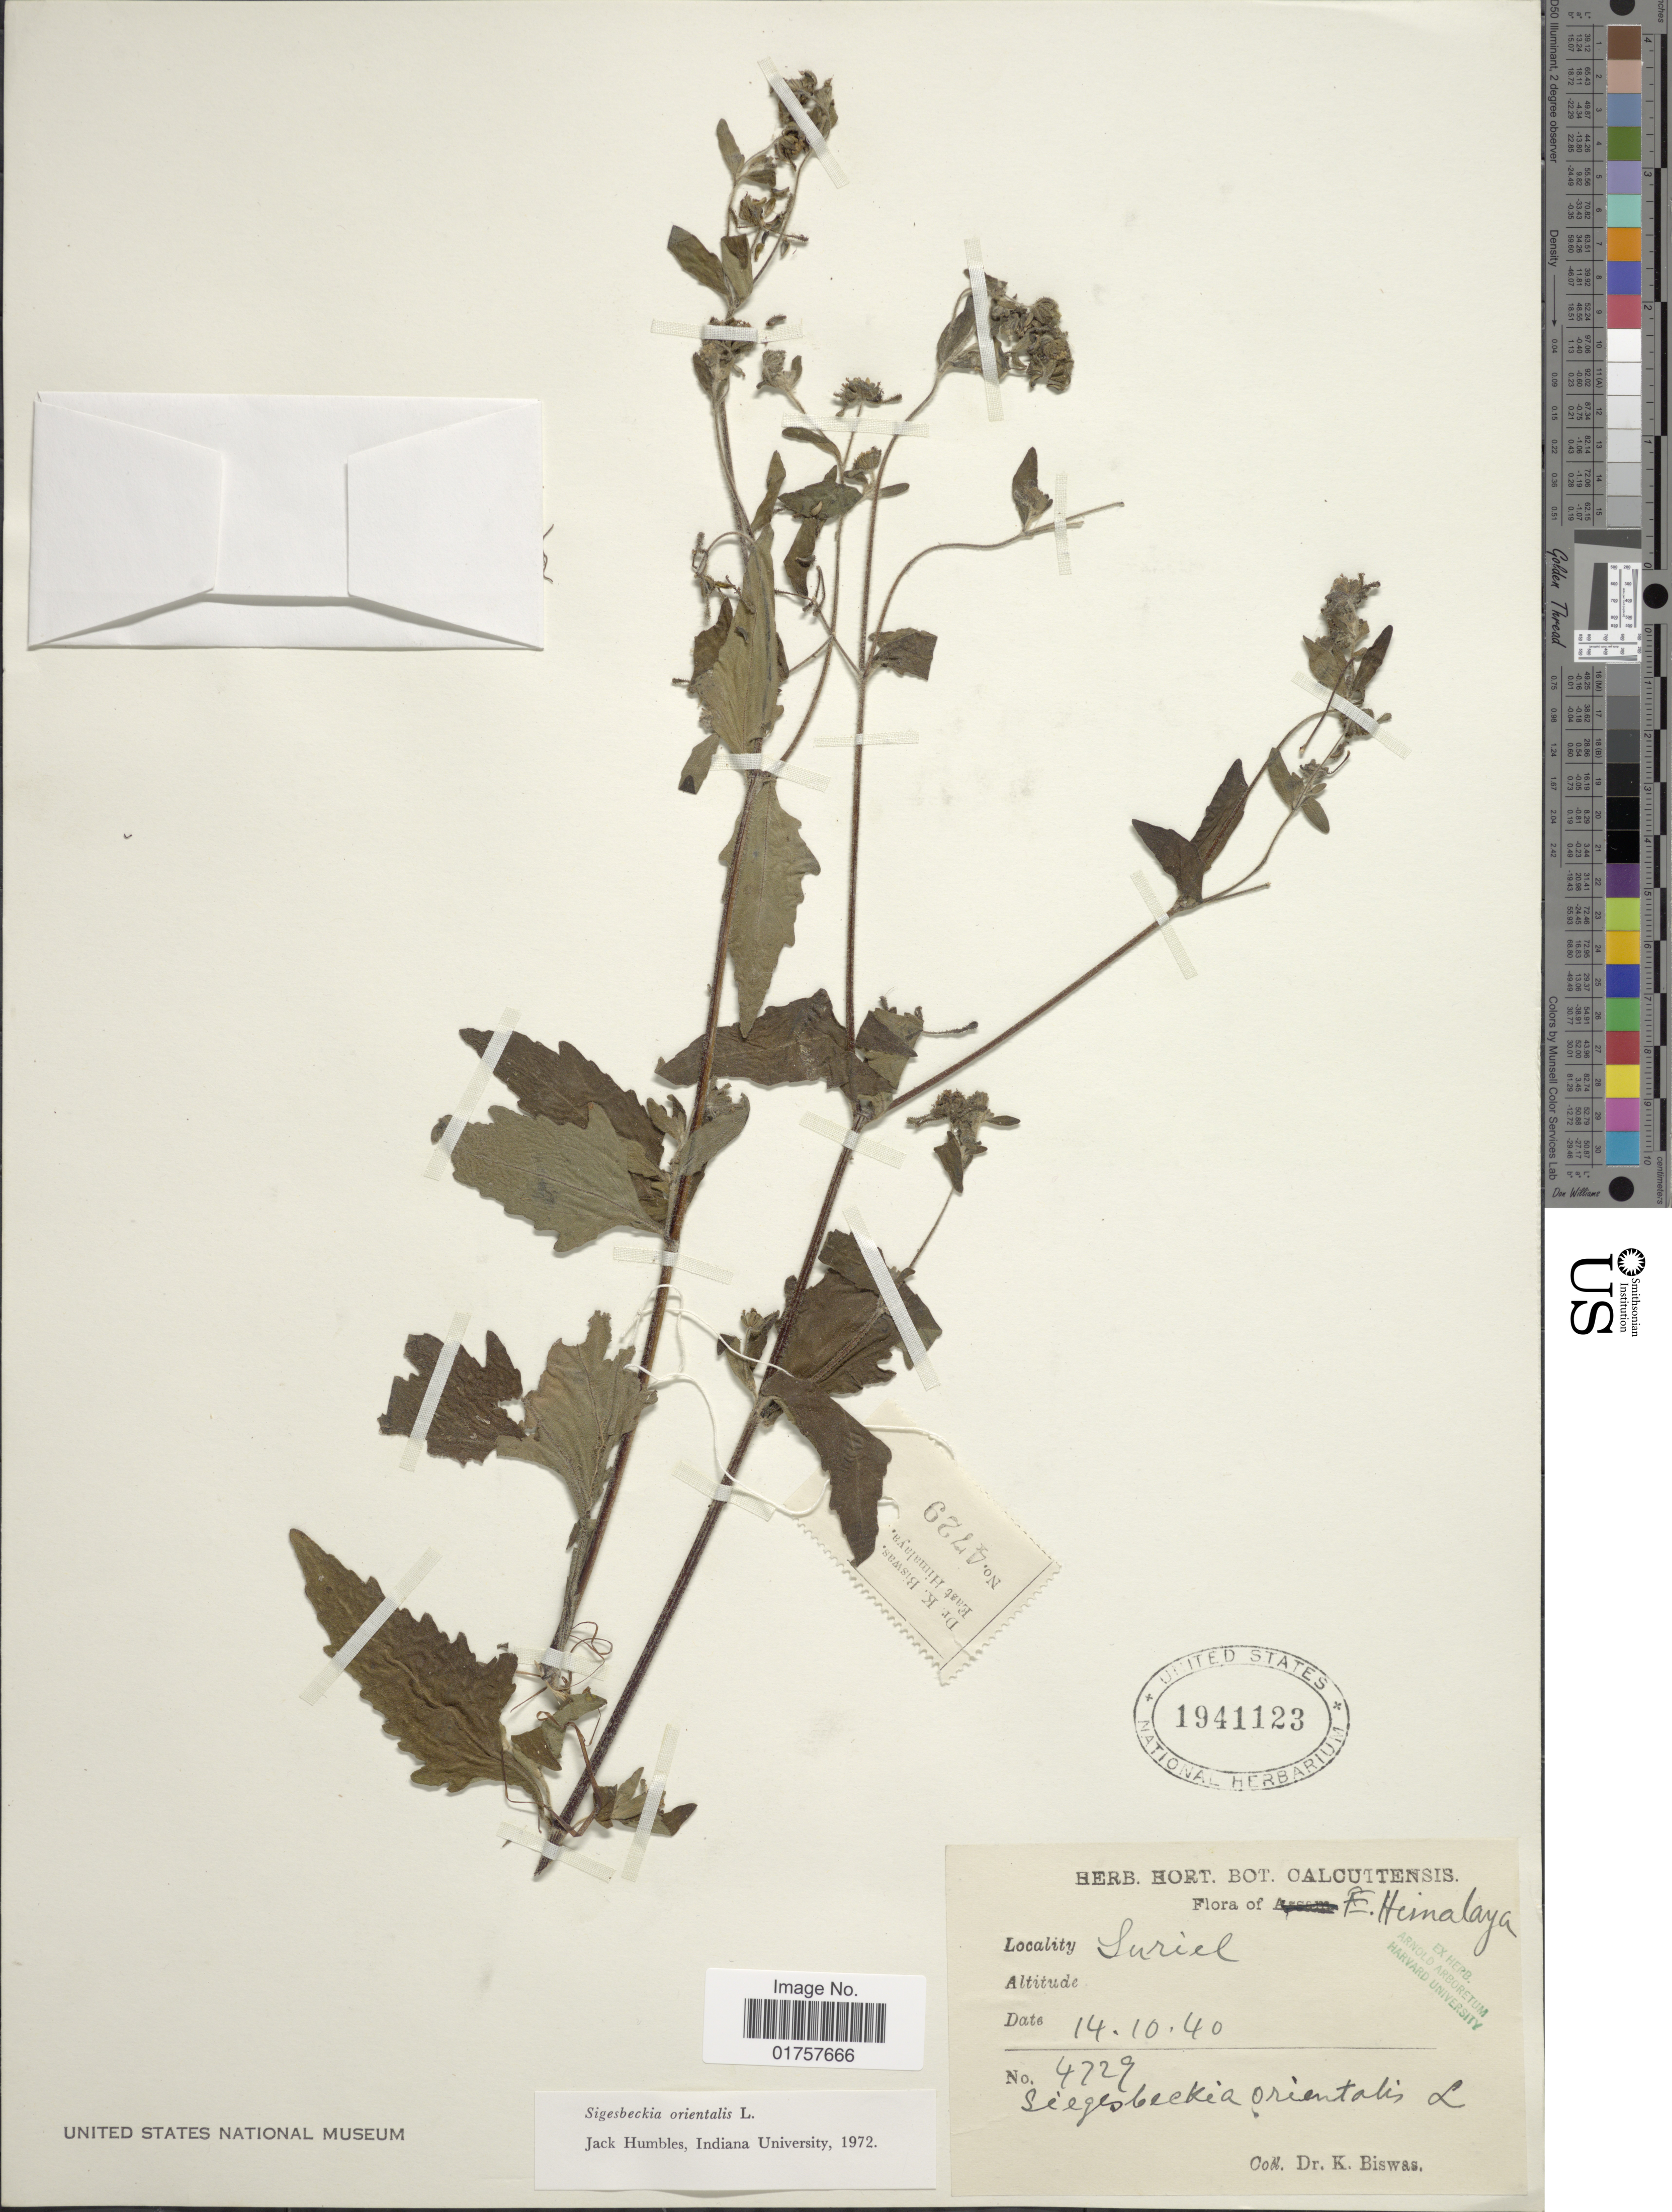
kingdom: Plantae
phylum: Tracheophyta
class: Magnoliopsida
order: Asterales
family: Asteraceae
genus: Sigesbeckia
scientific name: Sigesbeckia orientalis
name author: L.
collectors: K. Biswas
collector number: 4729*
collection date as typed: Transcribed d/m/y: 14/10/40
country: India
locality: E. Himalaya. Suriel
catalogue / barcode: US 1941123